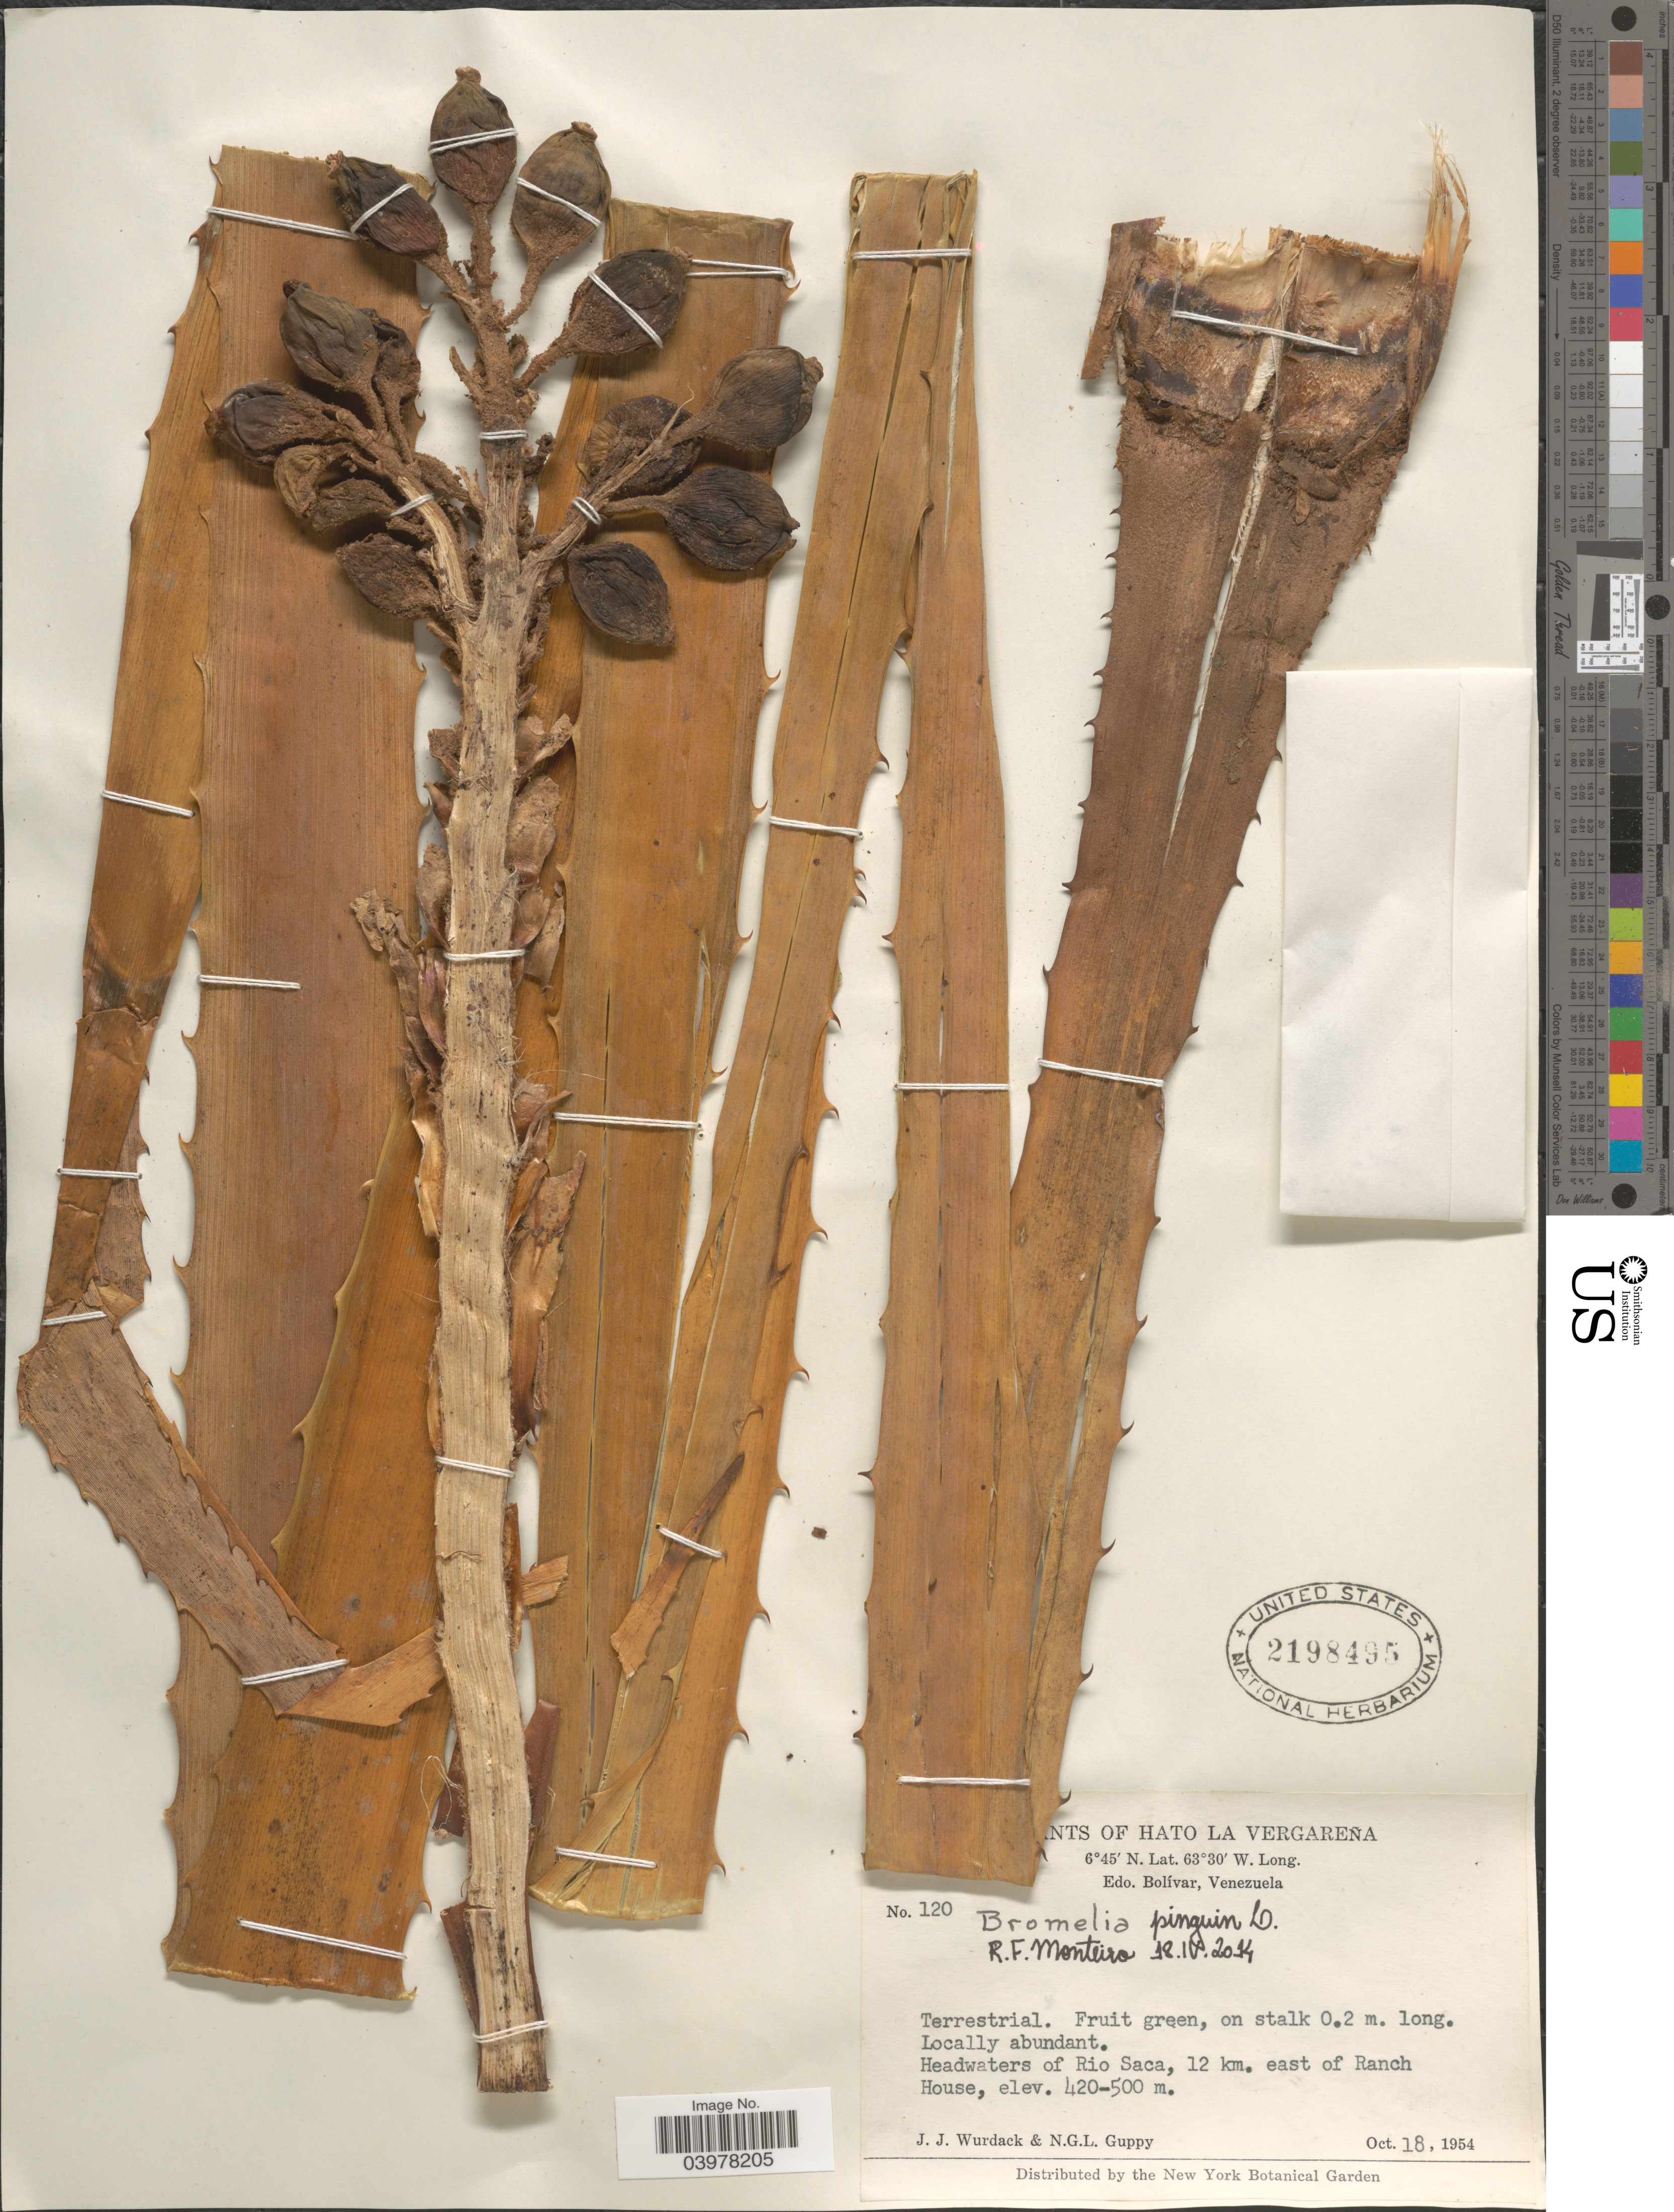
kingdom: Plantae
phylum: Tracheophyta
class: Liliopsida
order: Poales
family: Bromeliaceae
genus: Bromelia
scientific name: Bromelia pinguin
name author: L.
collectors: J. J. Wurdack & N. Guppy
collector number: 120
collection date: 1954-10-18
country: Venezuela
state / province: Bolivar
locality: Hato La Vergareña. Headwaters of Rio Saca, 12 km. east of Ranch House.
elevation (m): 420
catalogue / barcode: US 2198495